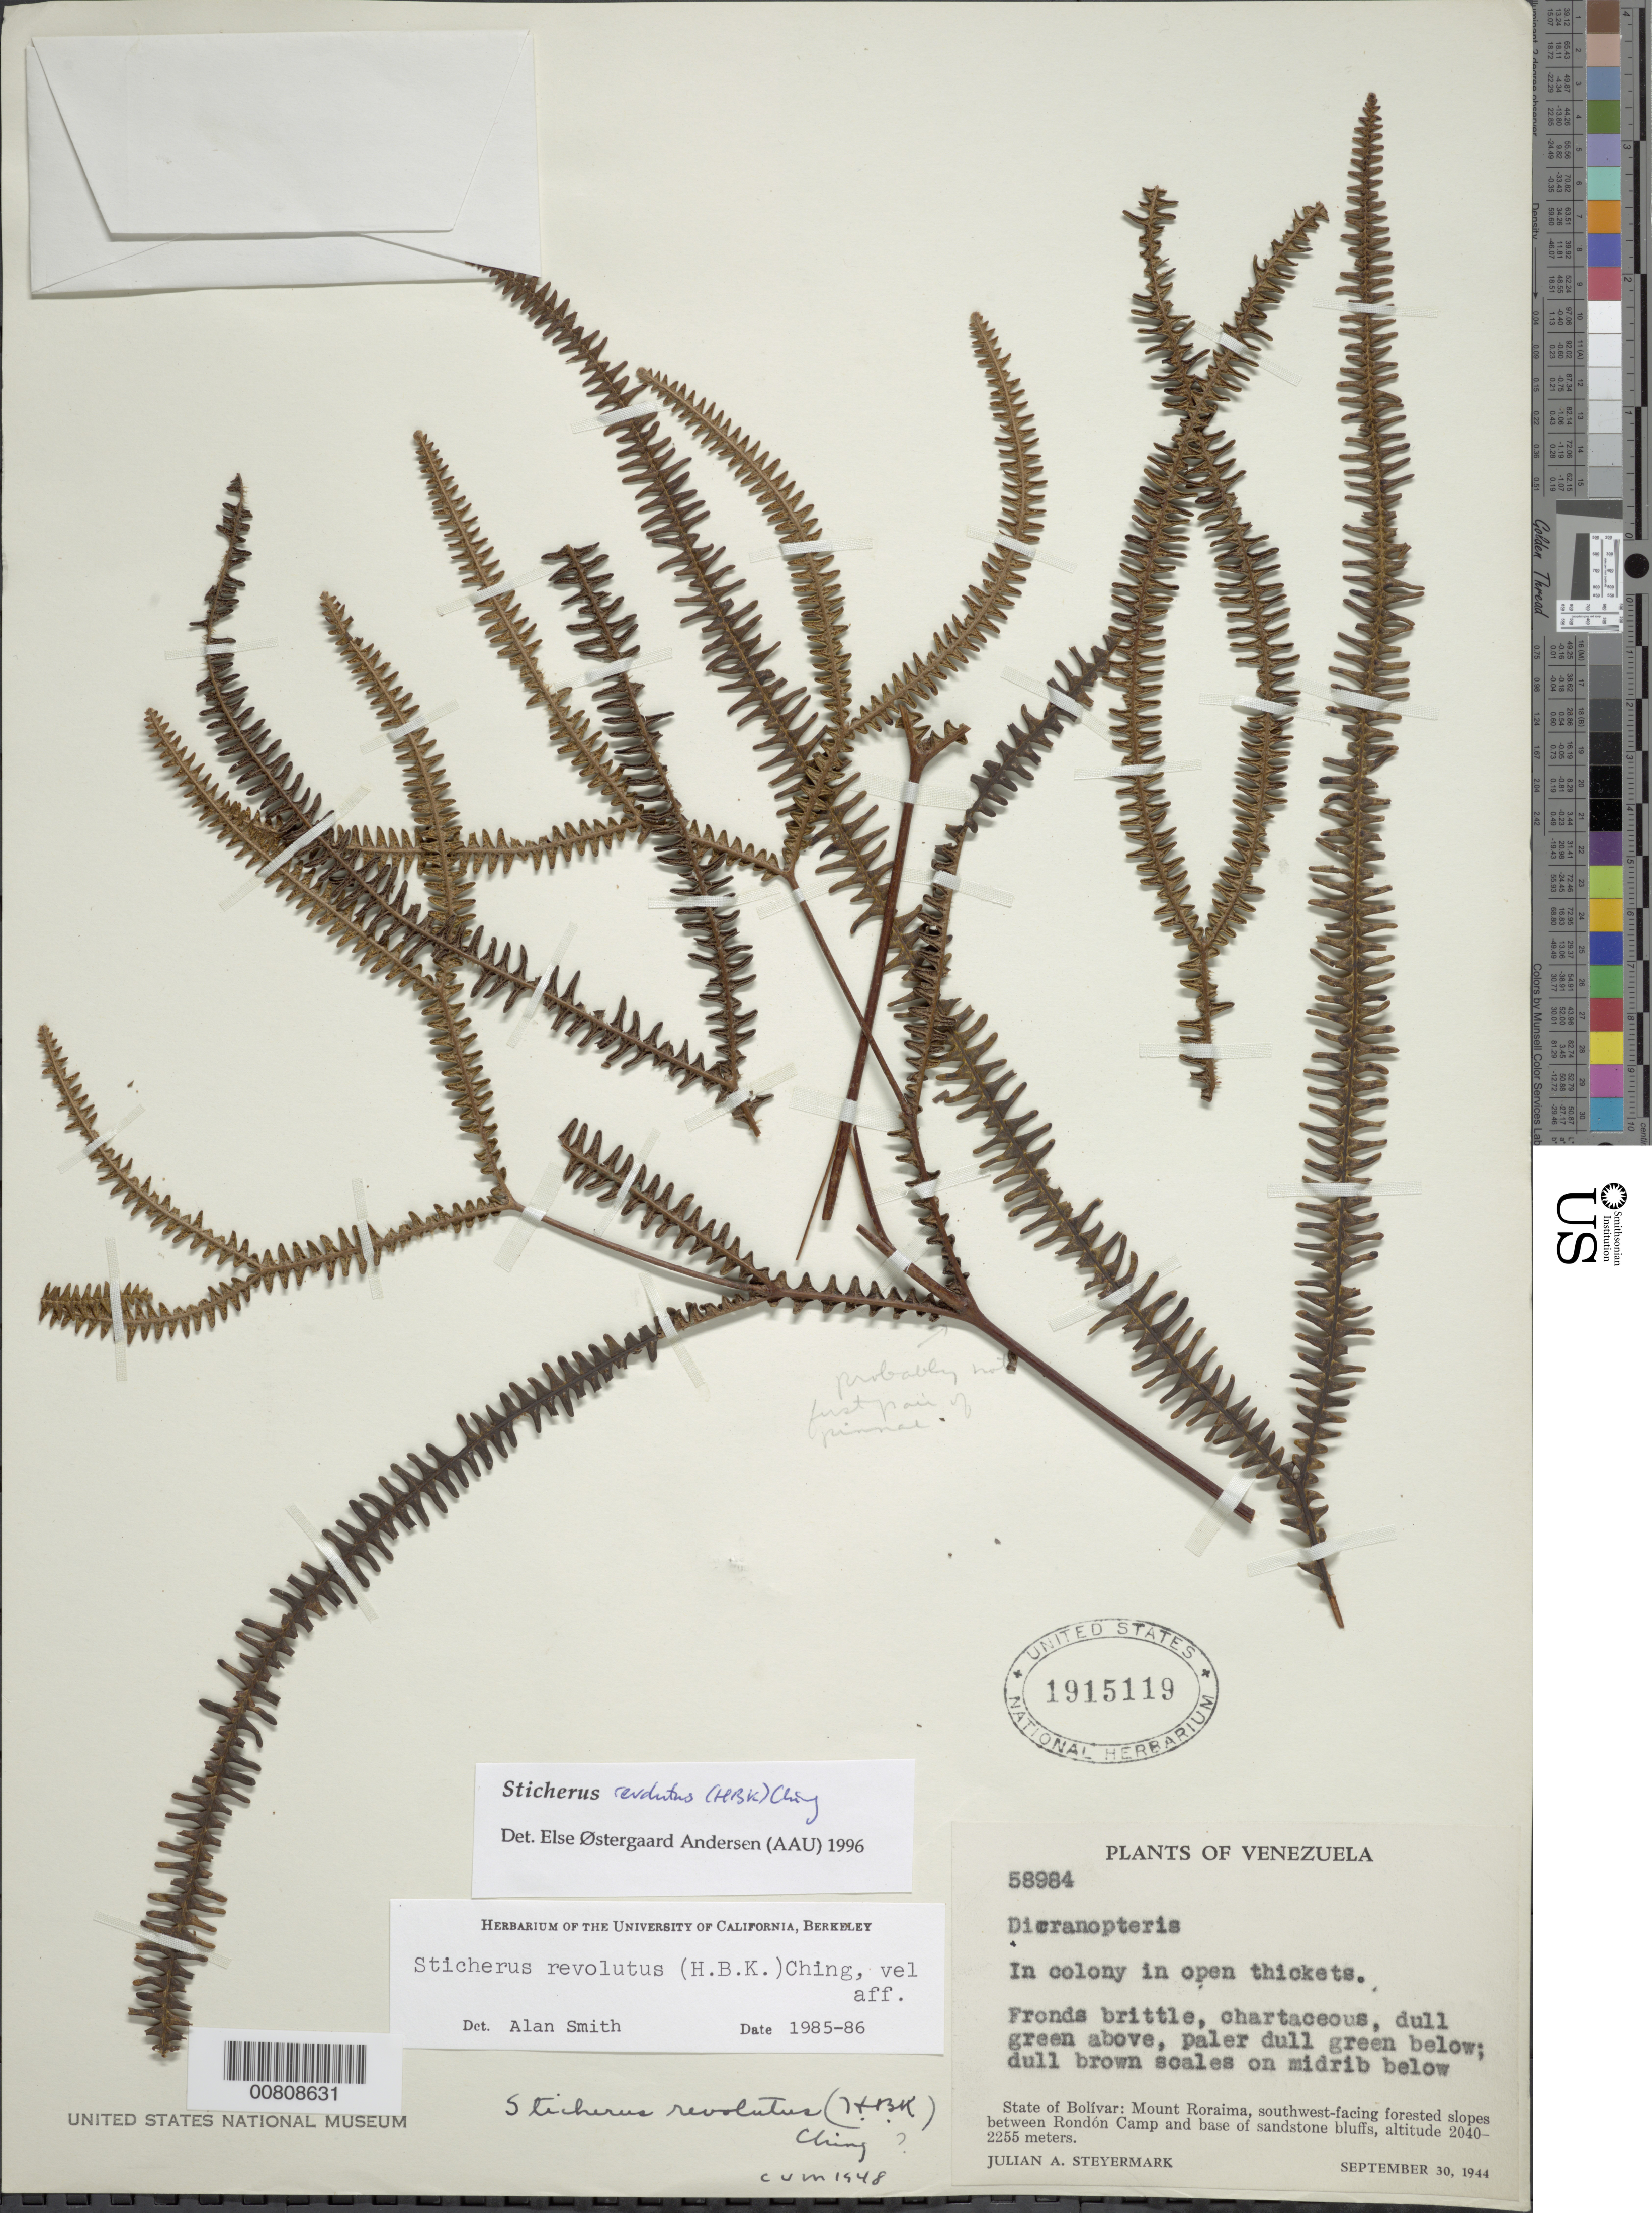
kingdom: Plantae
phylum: Tracheophyta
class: Polypodiopsida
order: Gleicheniales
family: Gleicheniaceae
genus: Sticherus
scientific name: Sticherus revolutus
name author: (Kunth) Ching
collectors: J. Steyermark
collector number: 58984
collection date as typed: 30-Sep-44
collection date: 1944-09-30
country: Venezuela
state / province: Bolívar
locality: Mt. Roraima, Rondón Camp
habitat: SW-facing forested slopes between camp and base of sandstone bluffs; in colony in open thickets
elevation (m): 2040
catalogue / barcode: US 1915119